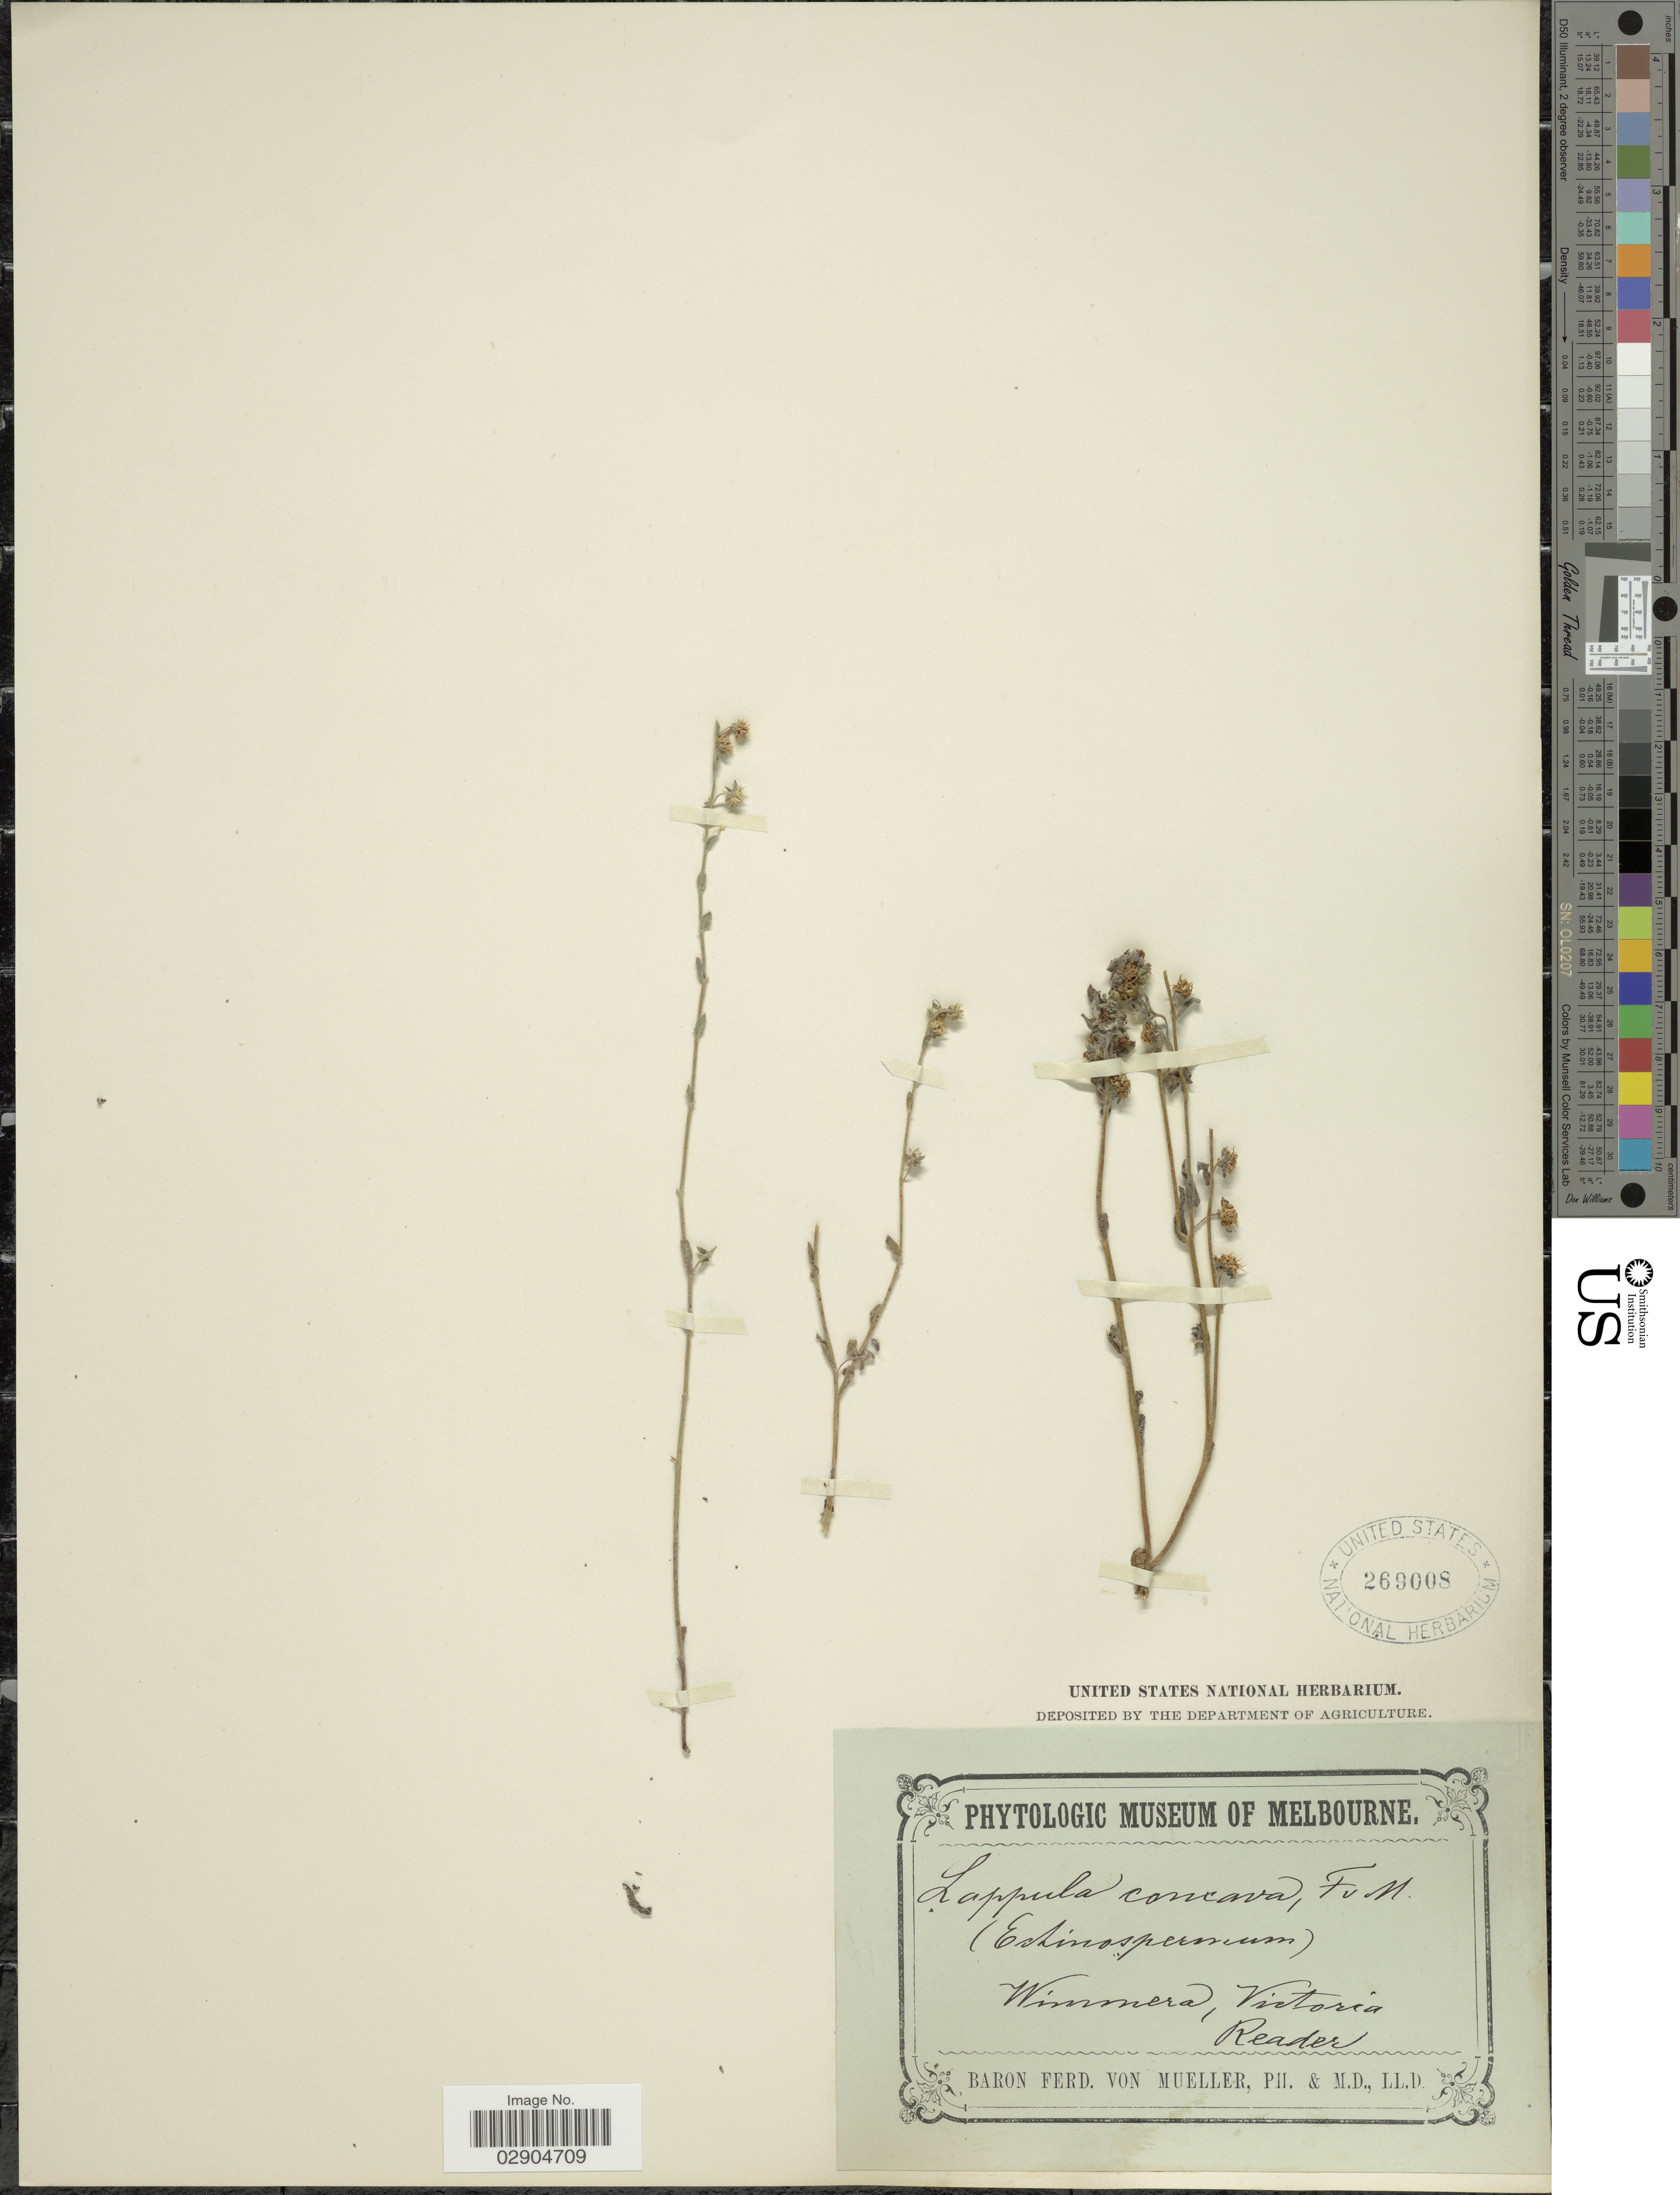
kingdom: Plantae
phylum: Tracheophyta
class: Magnoliopsida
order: Boraginales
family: Boraginaceae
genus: Lappula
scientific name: Lappula concavum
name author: (F. Muell.) F. Muell.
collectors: Rev. Reader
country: Australia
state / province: Victoria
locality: Wimmera, Victoria, Reader.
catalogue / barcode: US 269008